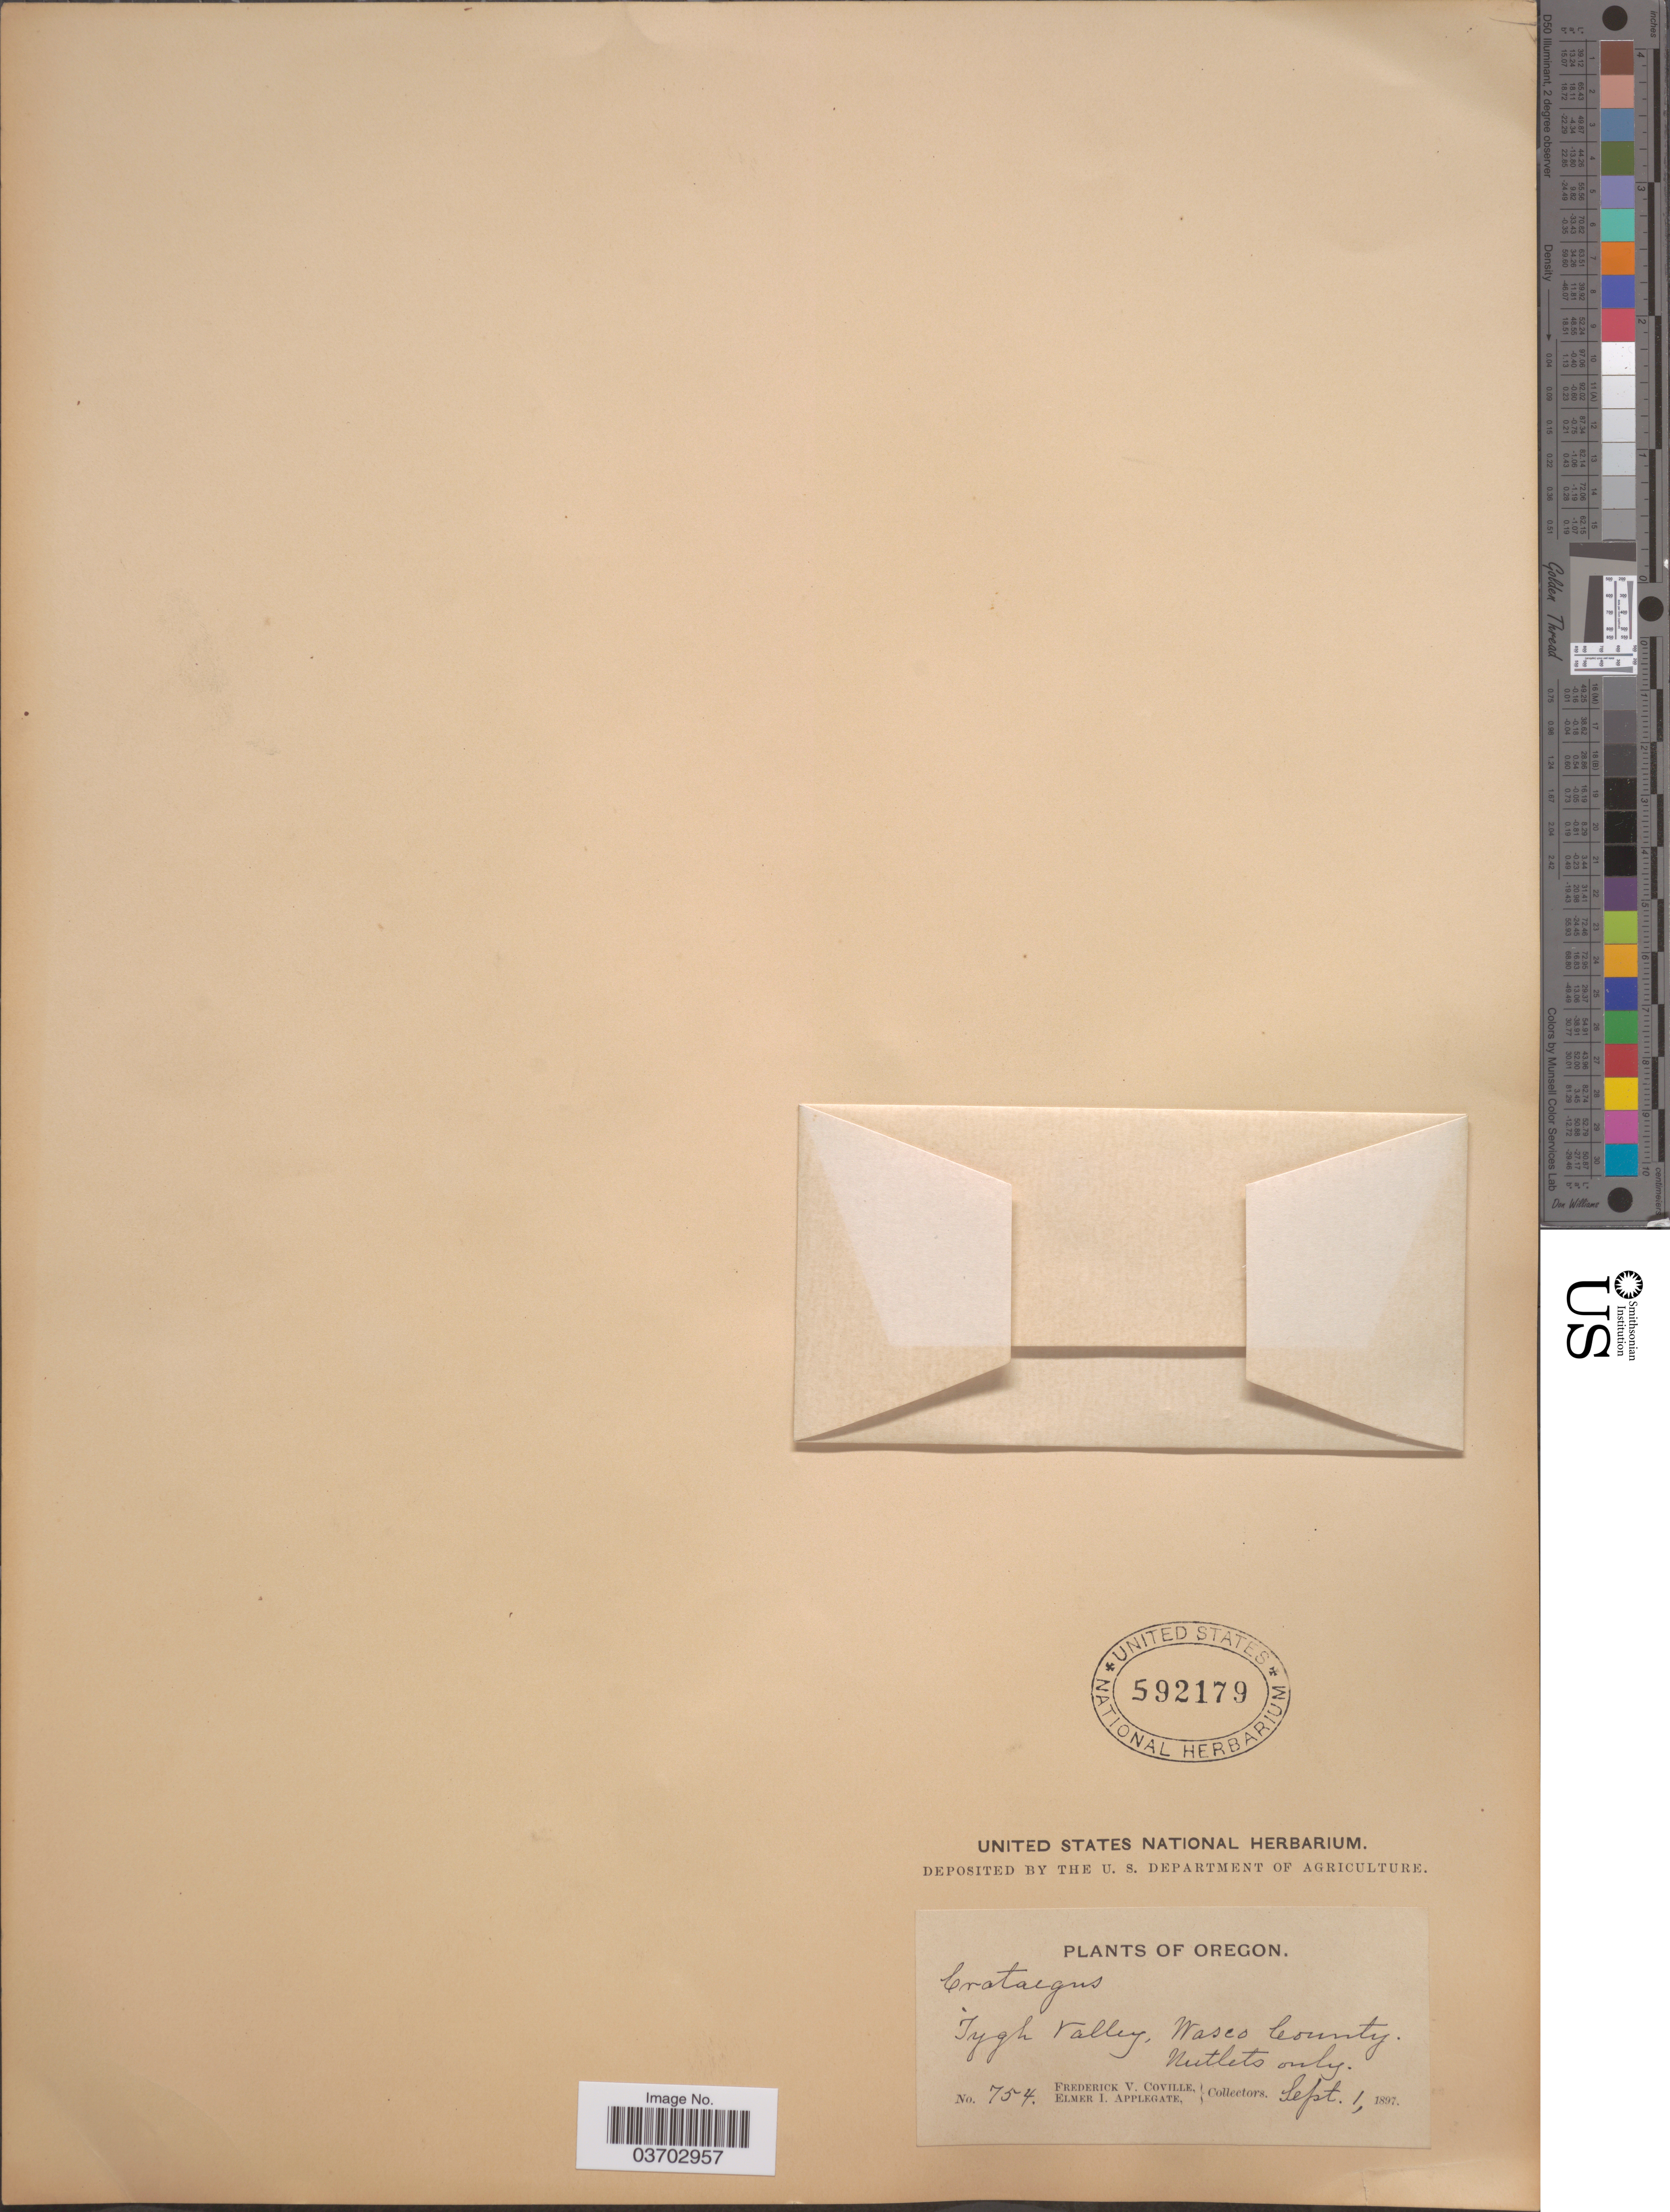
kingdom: Plantae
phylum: Tracheophyta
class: Magnoliopsida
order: Rosales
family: Rosaceae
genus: Crataegus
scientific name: Crataegus sp.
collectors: F. V. Coville & E. I. Applegate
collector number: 754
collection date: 1897-09-01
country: United States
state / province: Oregon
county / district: Wasco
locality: Tygh Valley, Wasco County.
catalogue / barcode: US 592179